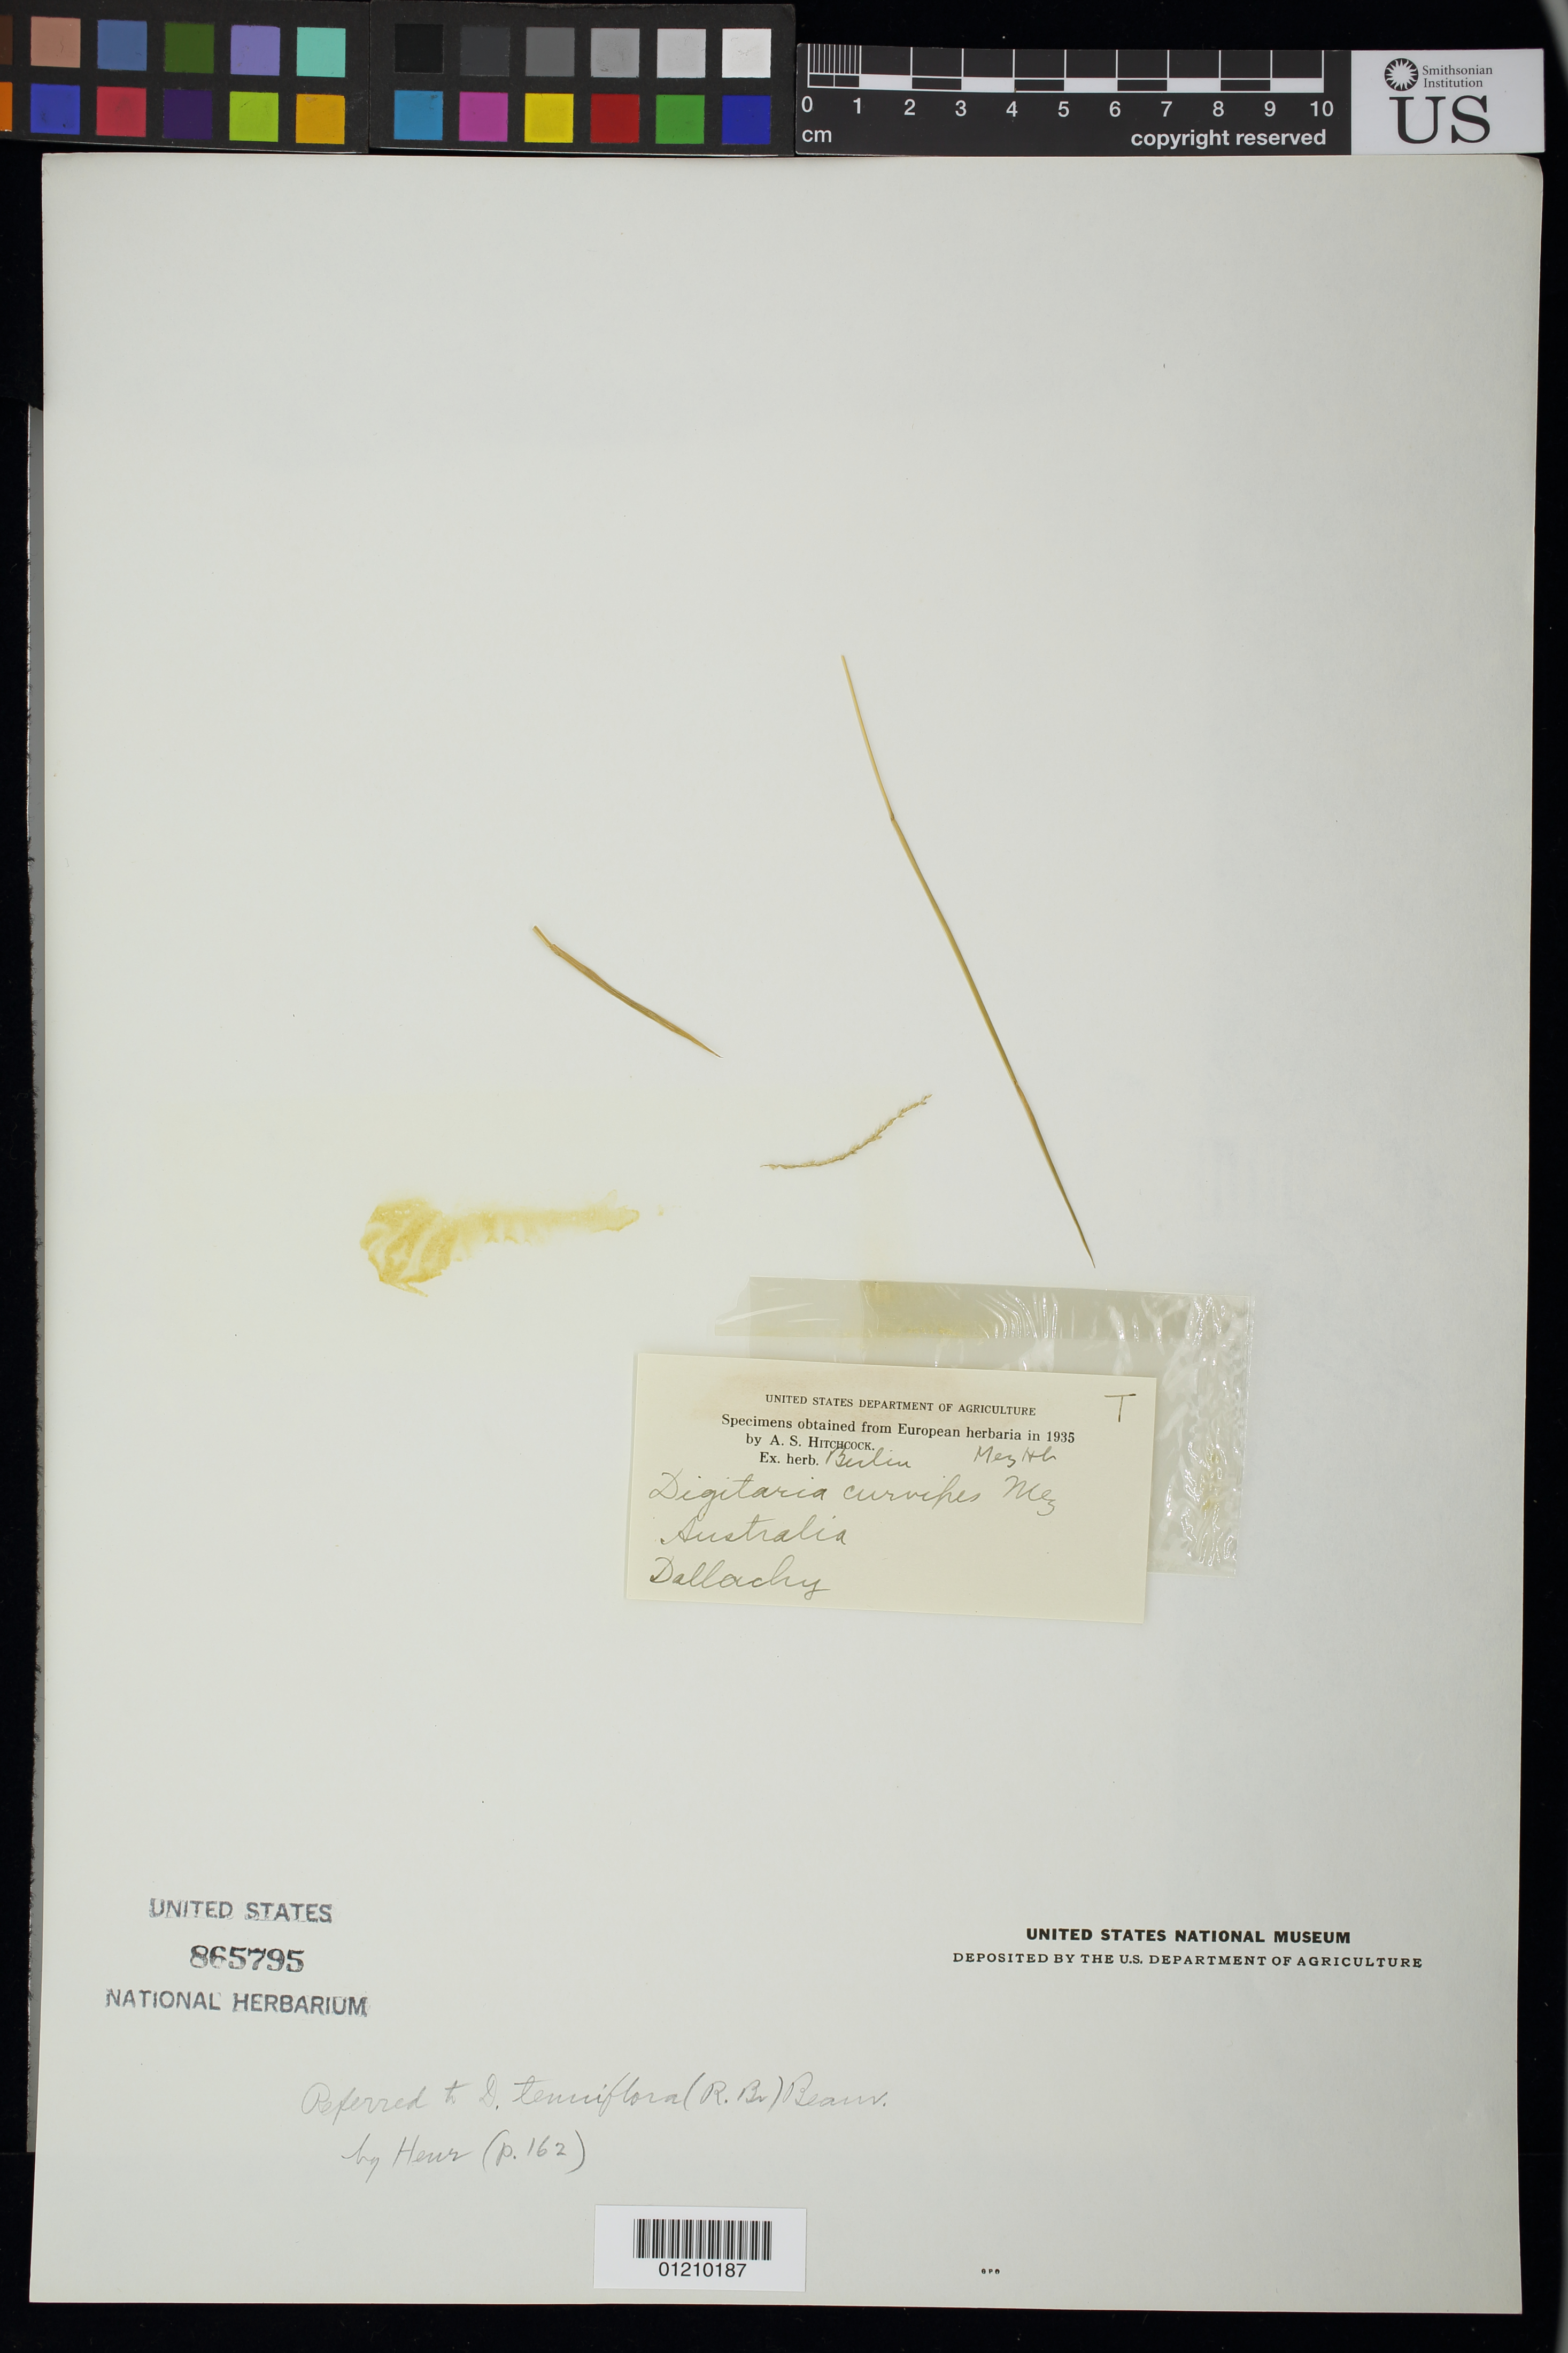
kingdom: Plantae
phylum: Tracheophyta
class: Liliopsida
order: Poales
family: Poaceae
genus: Digitaria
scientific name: Digitaria curvipes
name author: Mez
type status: Isotype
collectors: J. Dallachy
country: Australia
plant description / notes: Fragmentary material of type specimen ex herb. Berlin.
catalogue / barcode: US 865795